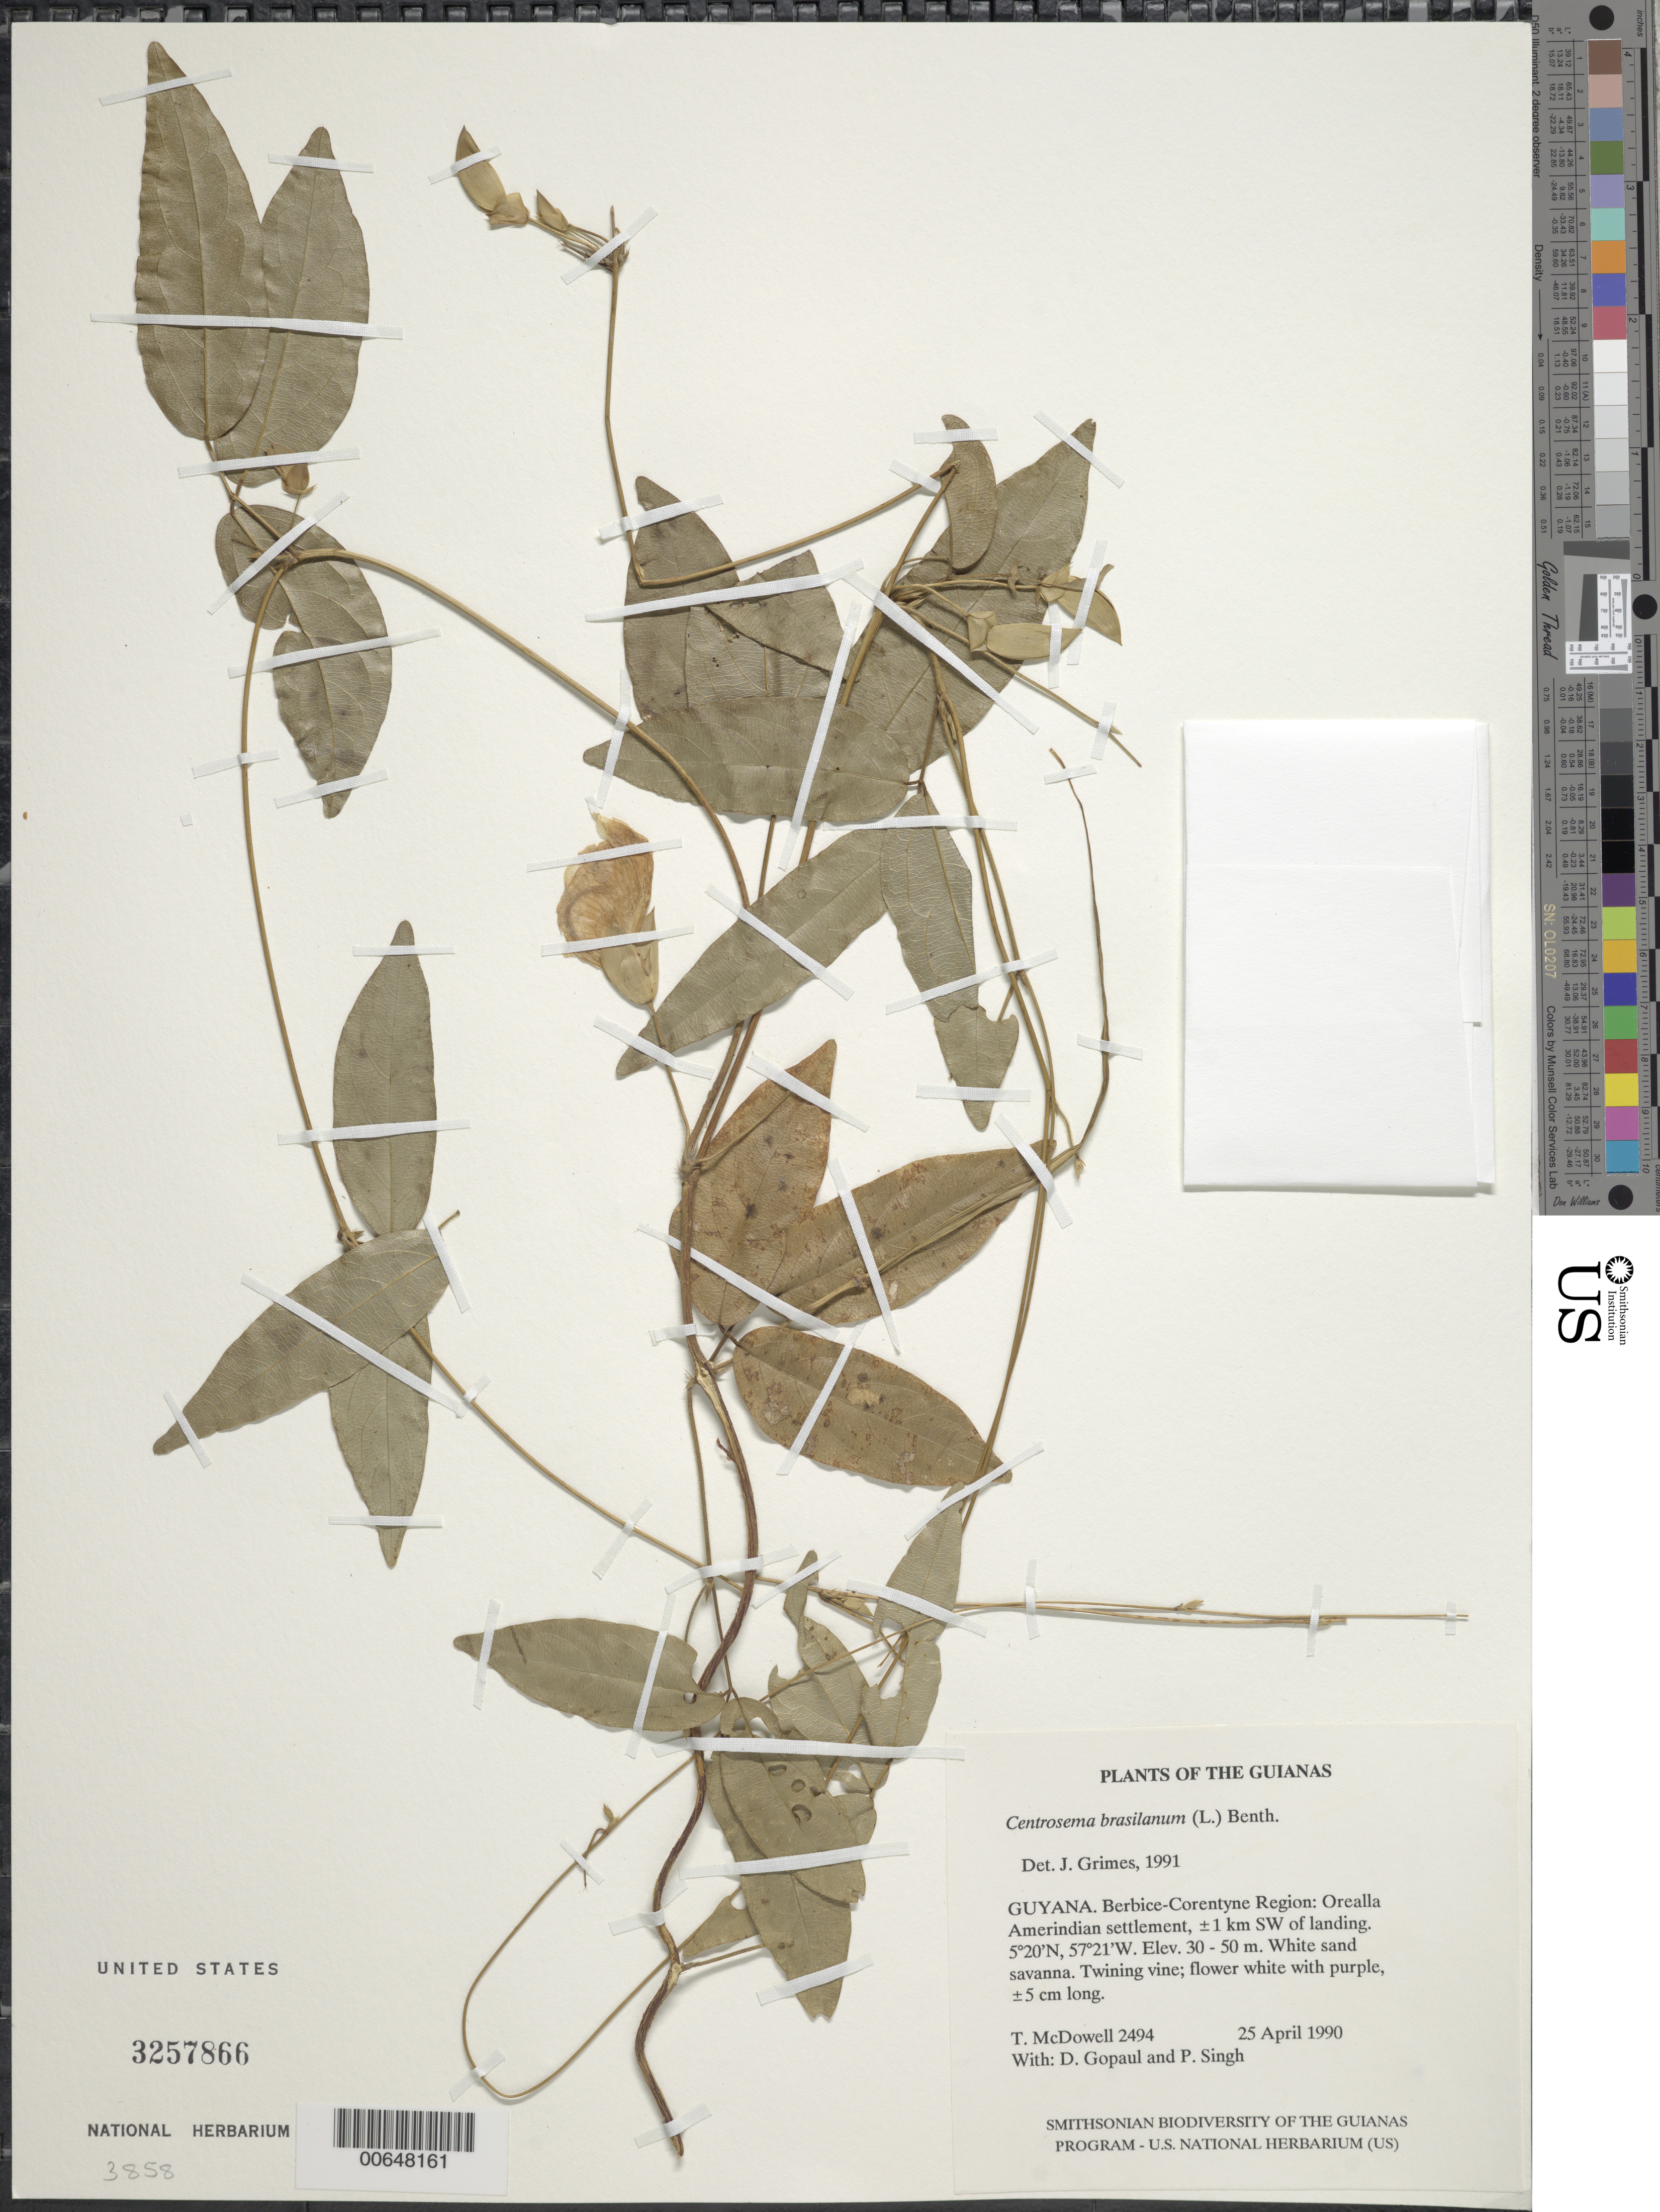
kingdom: Plantae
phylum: Tracheophyta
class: Magnoliopsida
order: Fabales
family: Fabaceae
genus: Centrosema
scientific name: Centrosema brasilianum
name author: (L.) Benth.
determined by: Grimes, J.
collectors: T. McDowell, D. Gopaul & P. Singh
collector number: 2494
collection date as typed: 25 April 1990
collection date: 1990-04-25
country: Guyana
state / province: E. Berbice-Corentyne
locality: Orealla Amerindian settlement, ±1 km SW of landing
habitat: White sand savanna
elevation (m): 30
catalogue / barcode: US 3257866